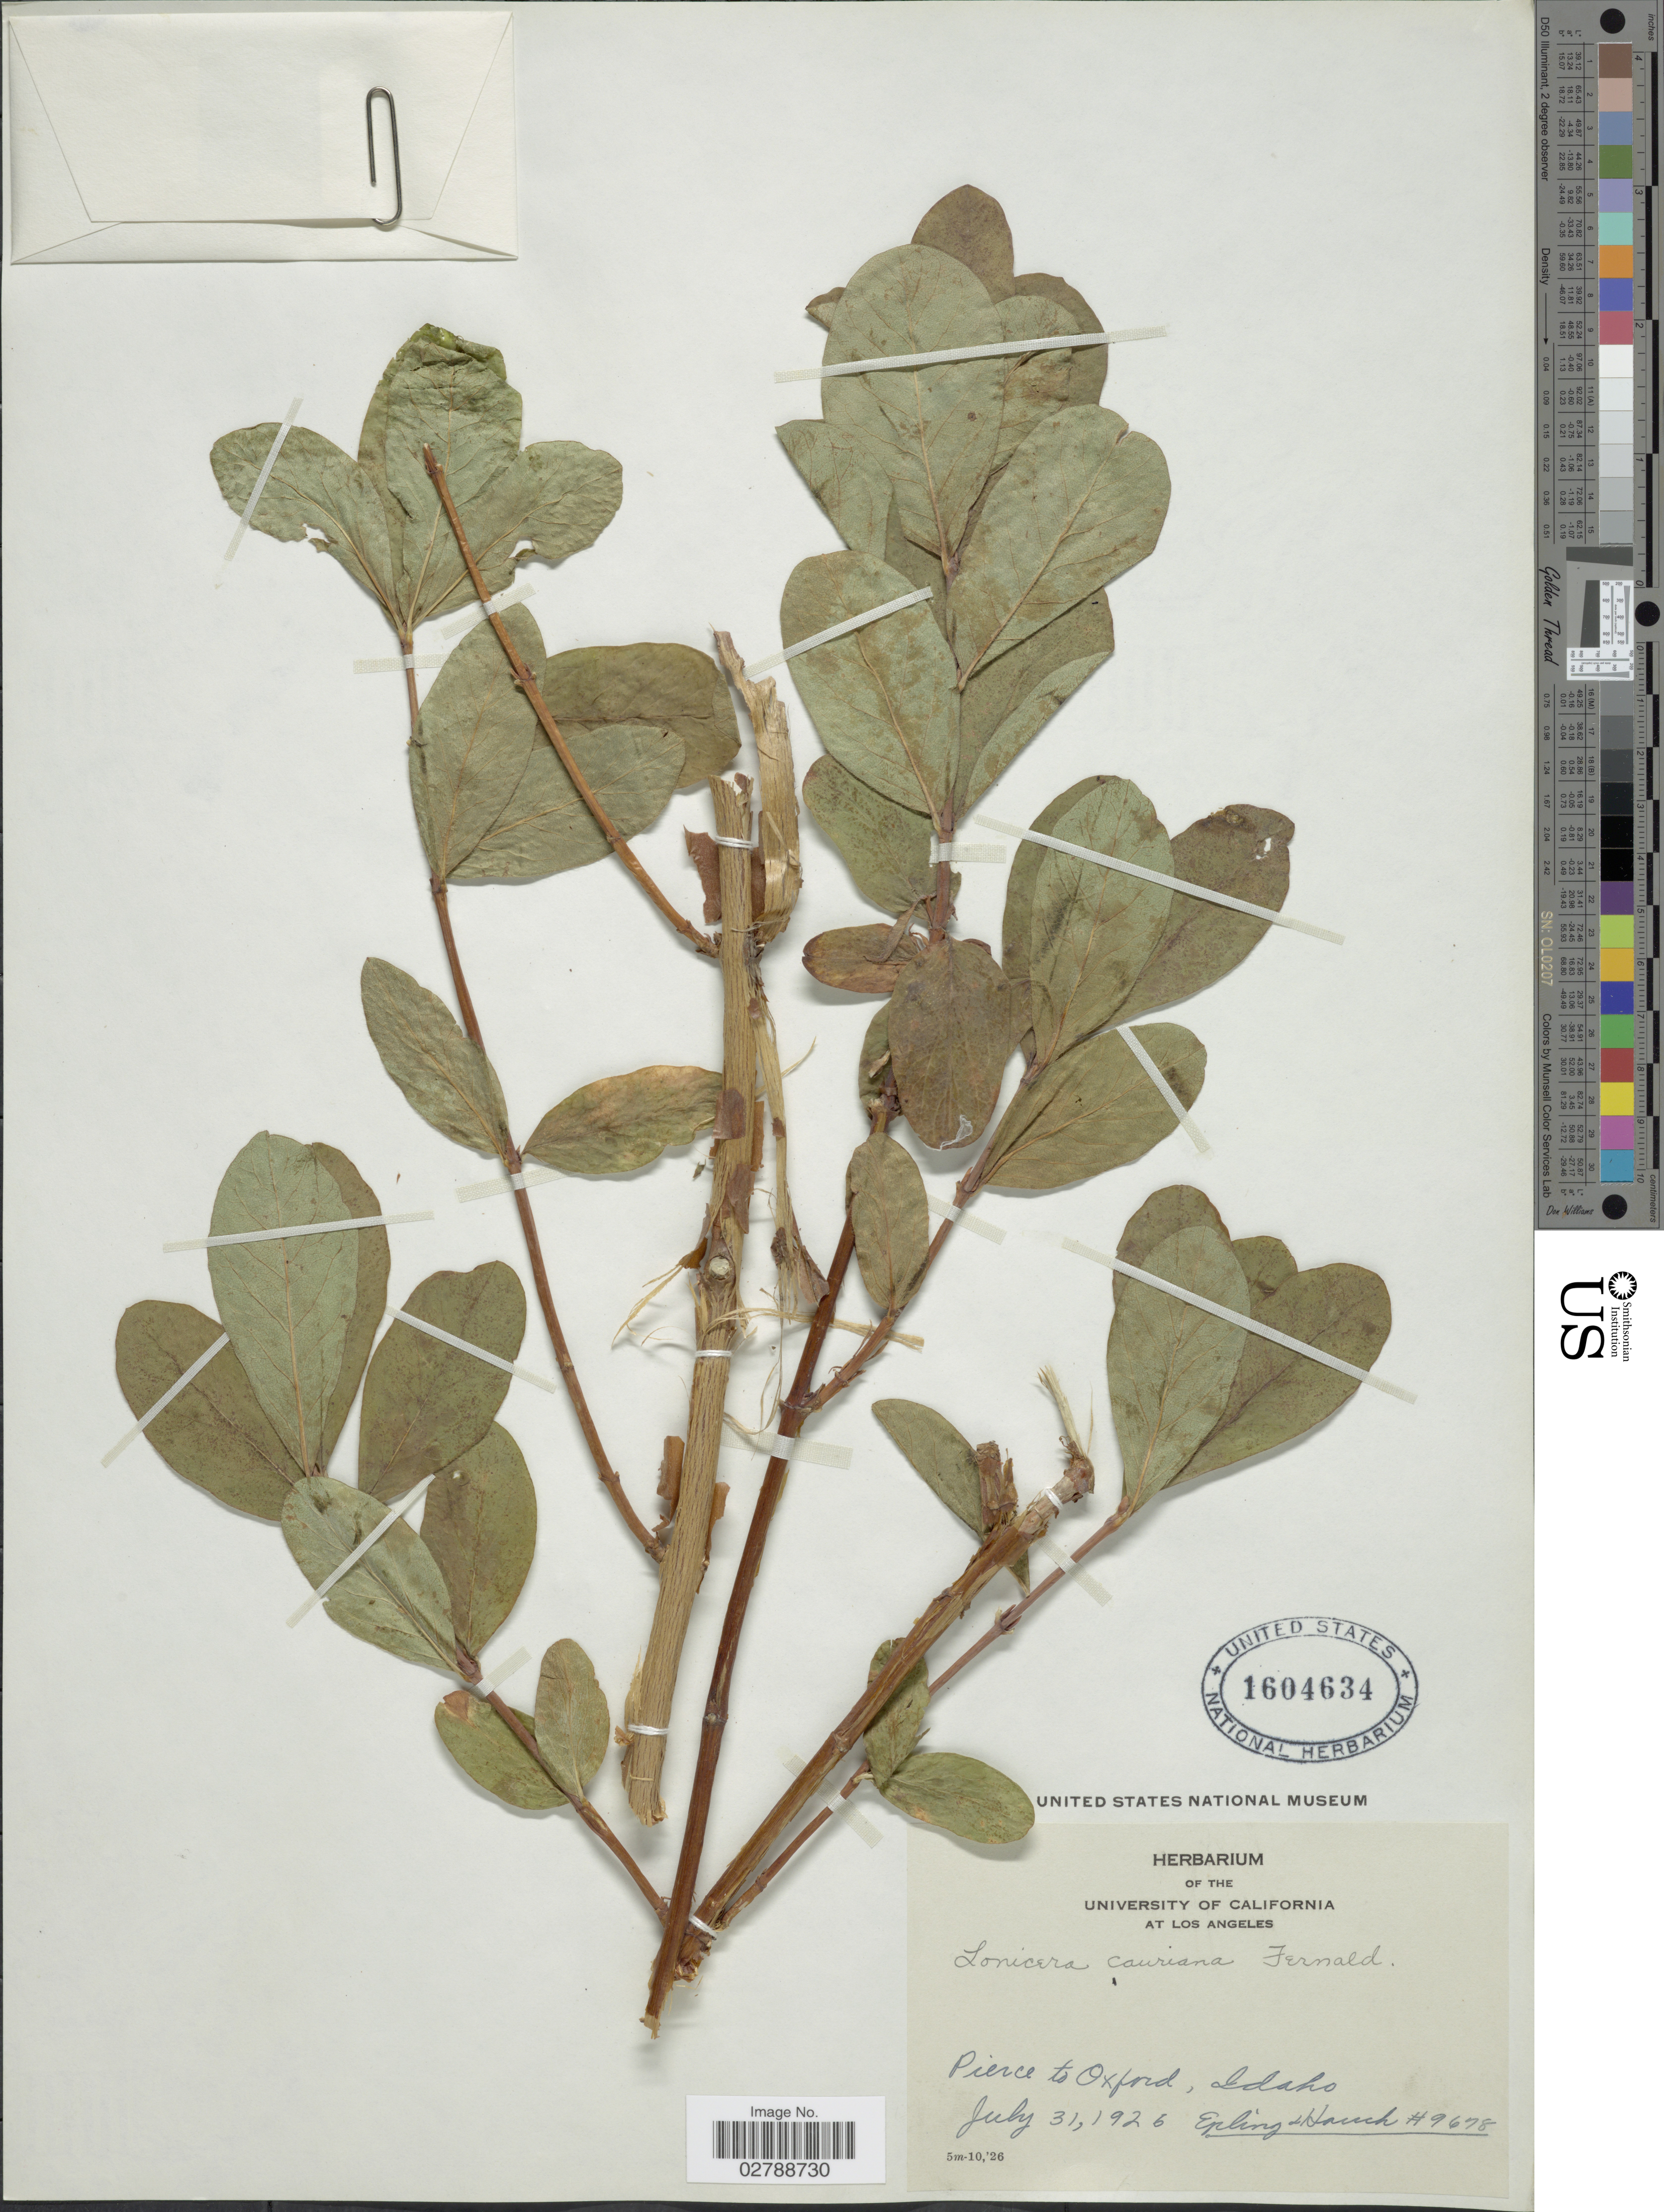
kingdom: Plantae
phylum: Tracheophyta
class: Magnoliopsida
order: Dipsacales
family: Caprifoliaceae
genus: Lonicera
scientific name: Lonicera caerulea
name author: L.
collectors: -- Epling & -. Hauch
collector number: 9678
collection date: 1926-07-31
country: United States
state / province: Idaho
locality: Pierce to Oxford, Idaho.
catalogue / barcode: US 1604634